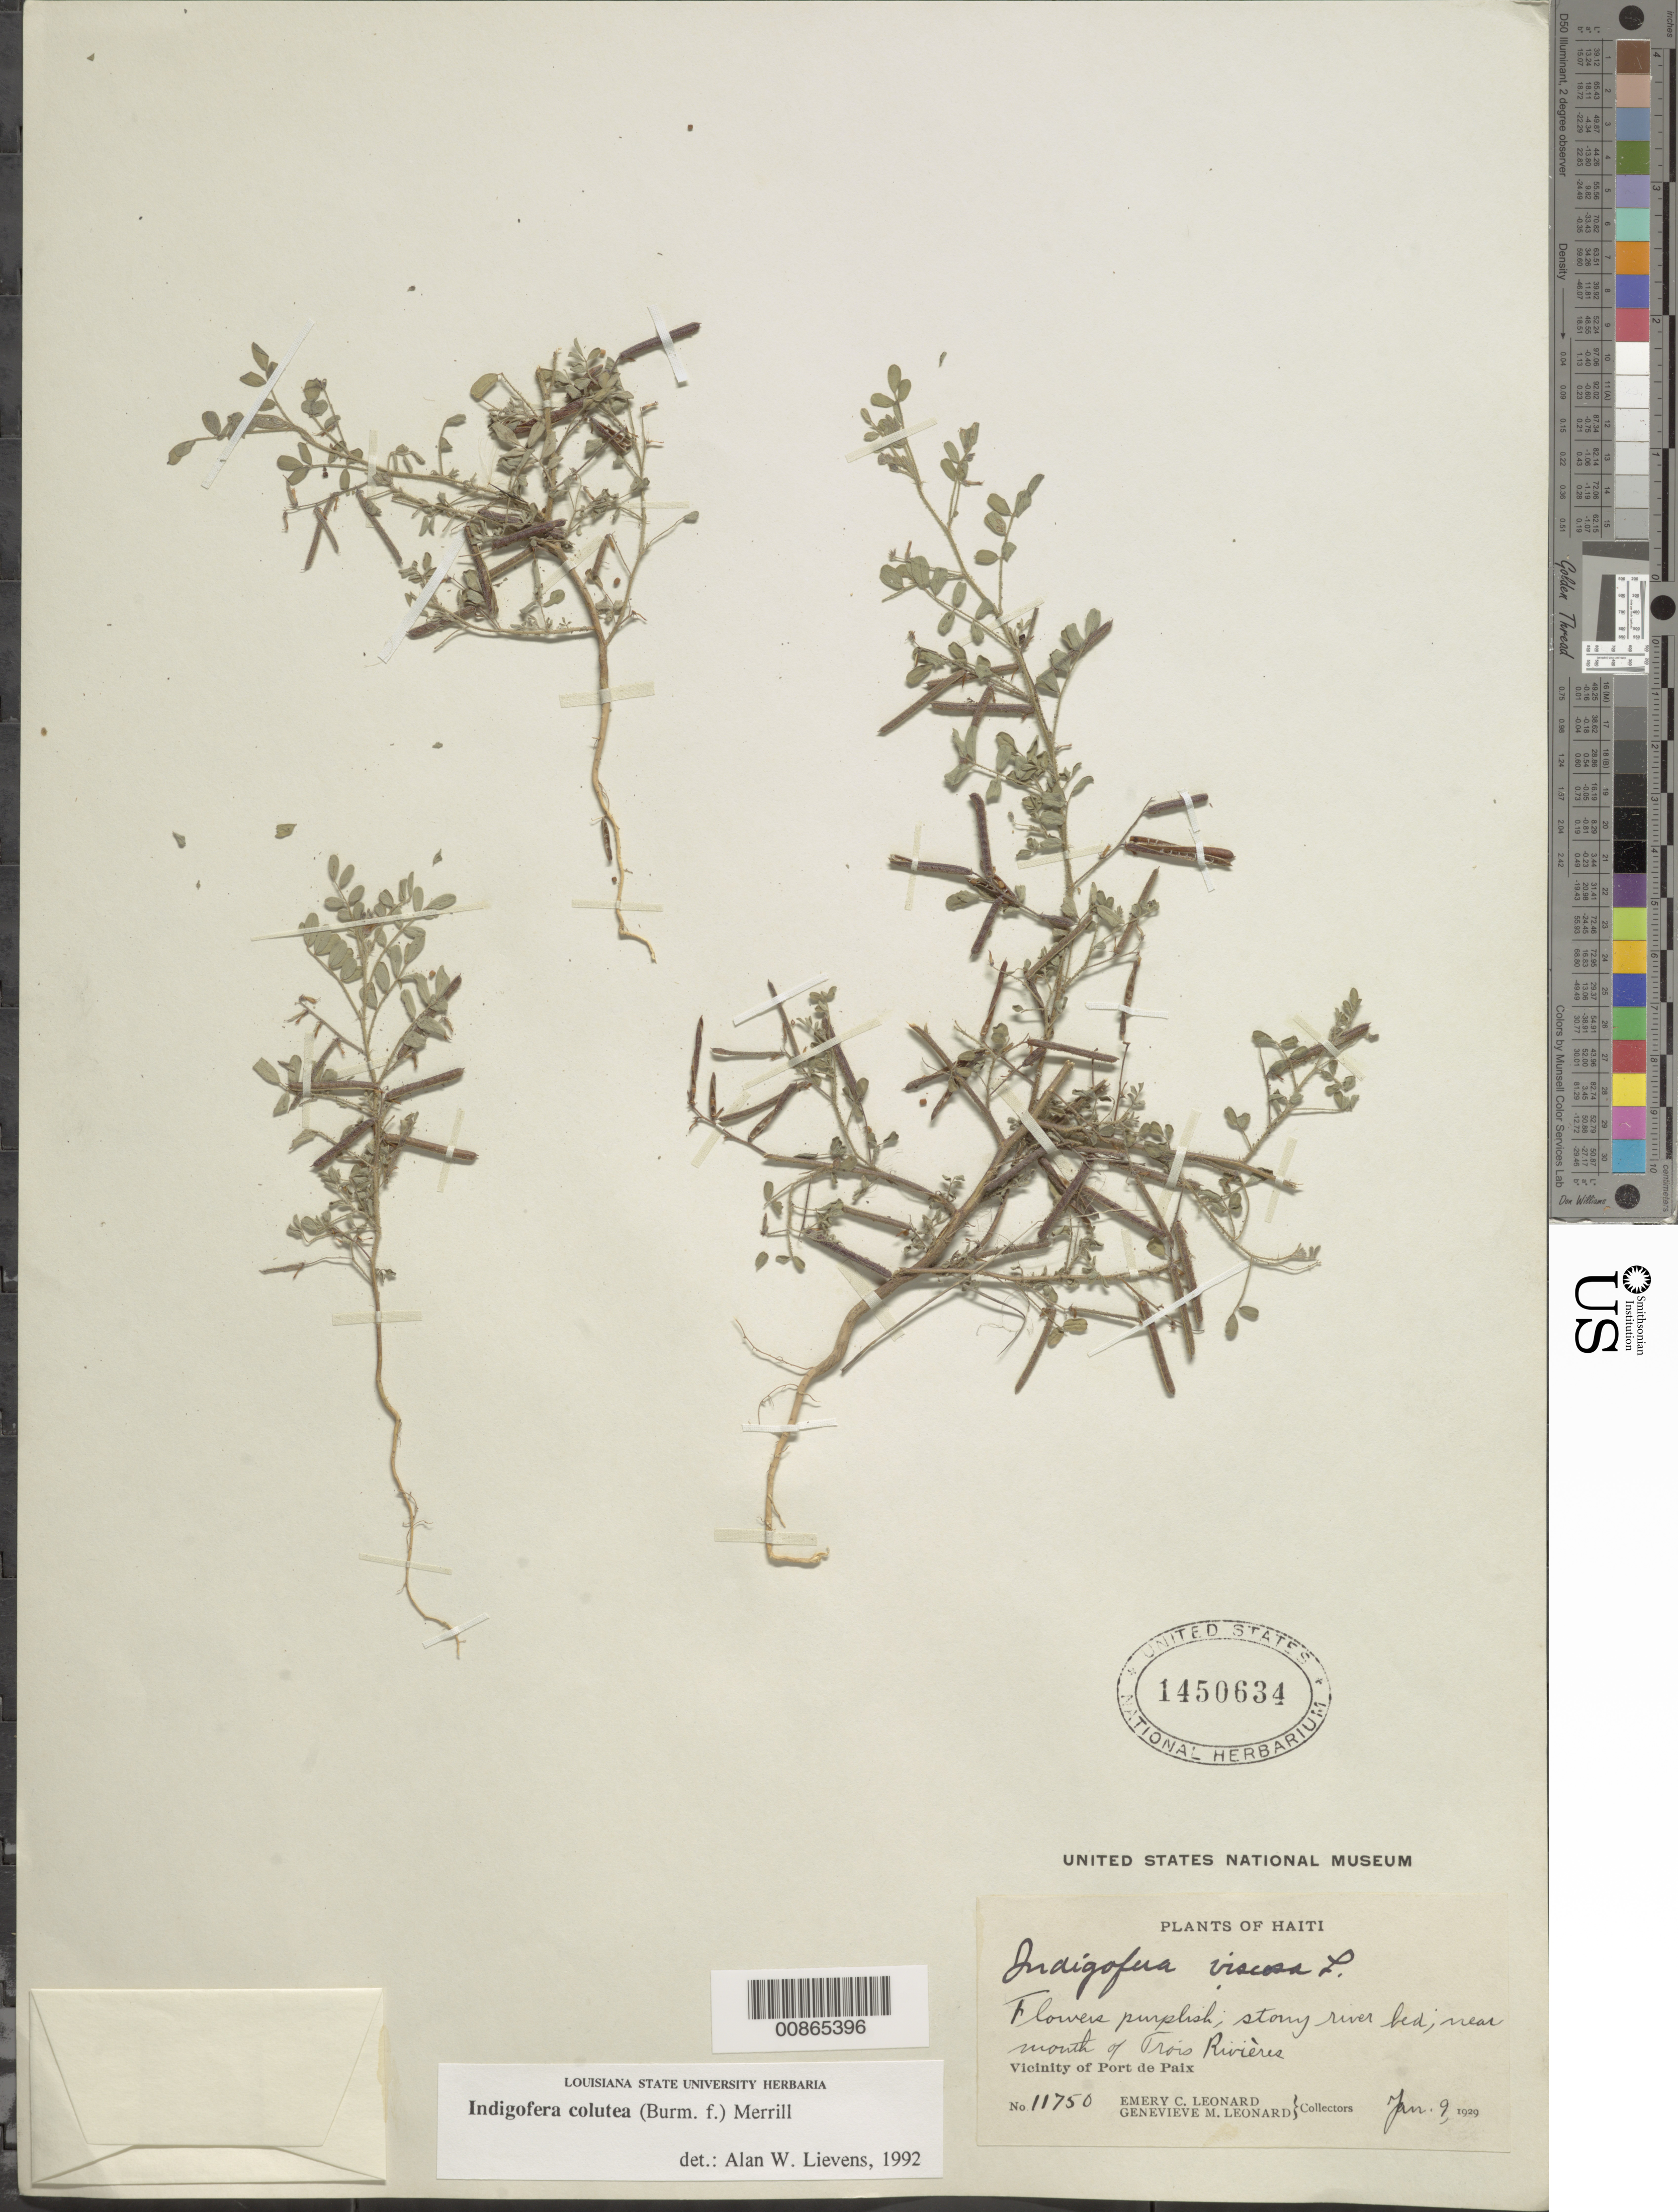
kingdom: Plantae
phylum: Tracheophyta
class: Magnoliopsida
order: Fabales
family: Fabaceae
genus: Indigofera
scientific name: Indigofera colutea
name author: (Burm. f.) Merr.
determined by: Lievens, A. W., (LSU), Louisiana State University Herbarium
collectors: E. C. Leonard & G. M. Leonard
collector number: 11750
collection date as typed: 09 Jan 1929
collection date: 1929-01-09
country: Haiti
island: Hispaniola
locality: Vicinity of Port de Paix. Near mouth of Trois Rivières.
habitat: Stony river bed.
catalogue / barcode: US 1450634